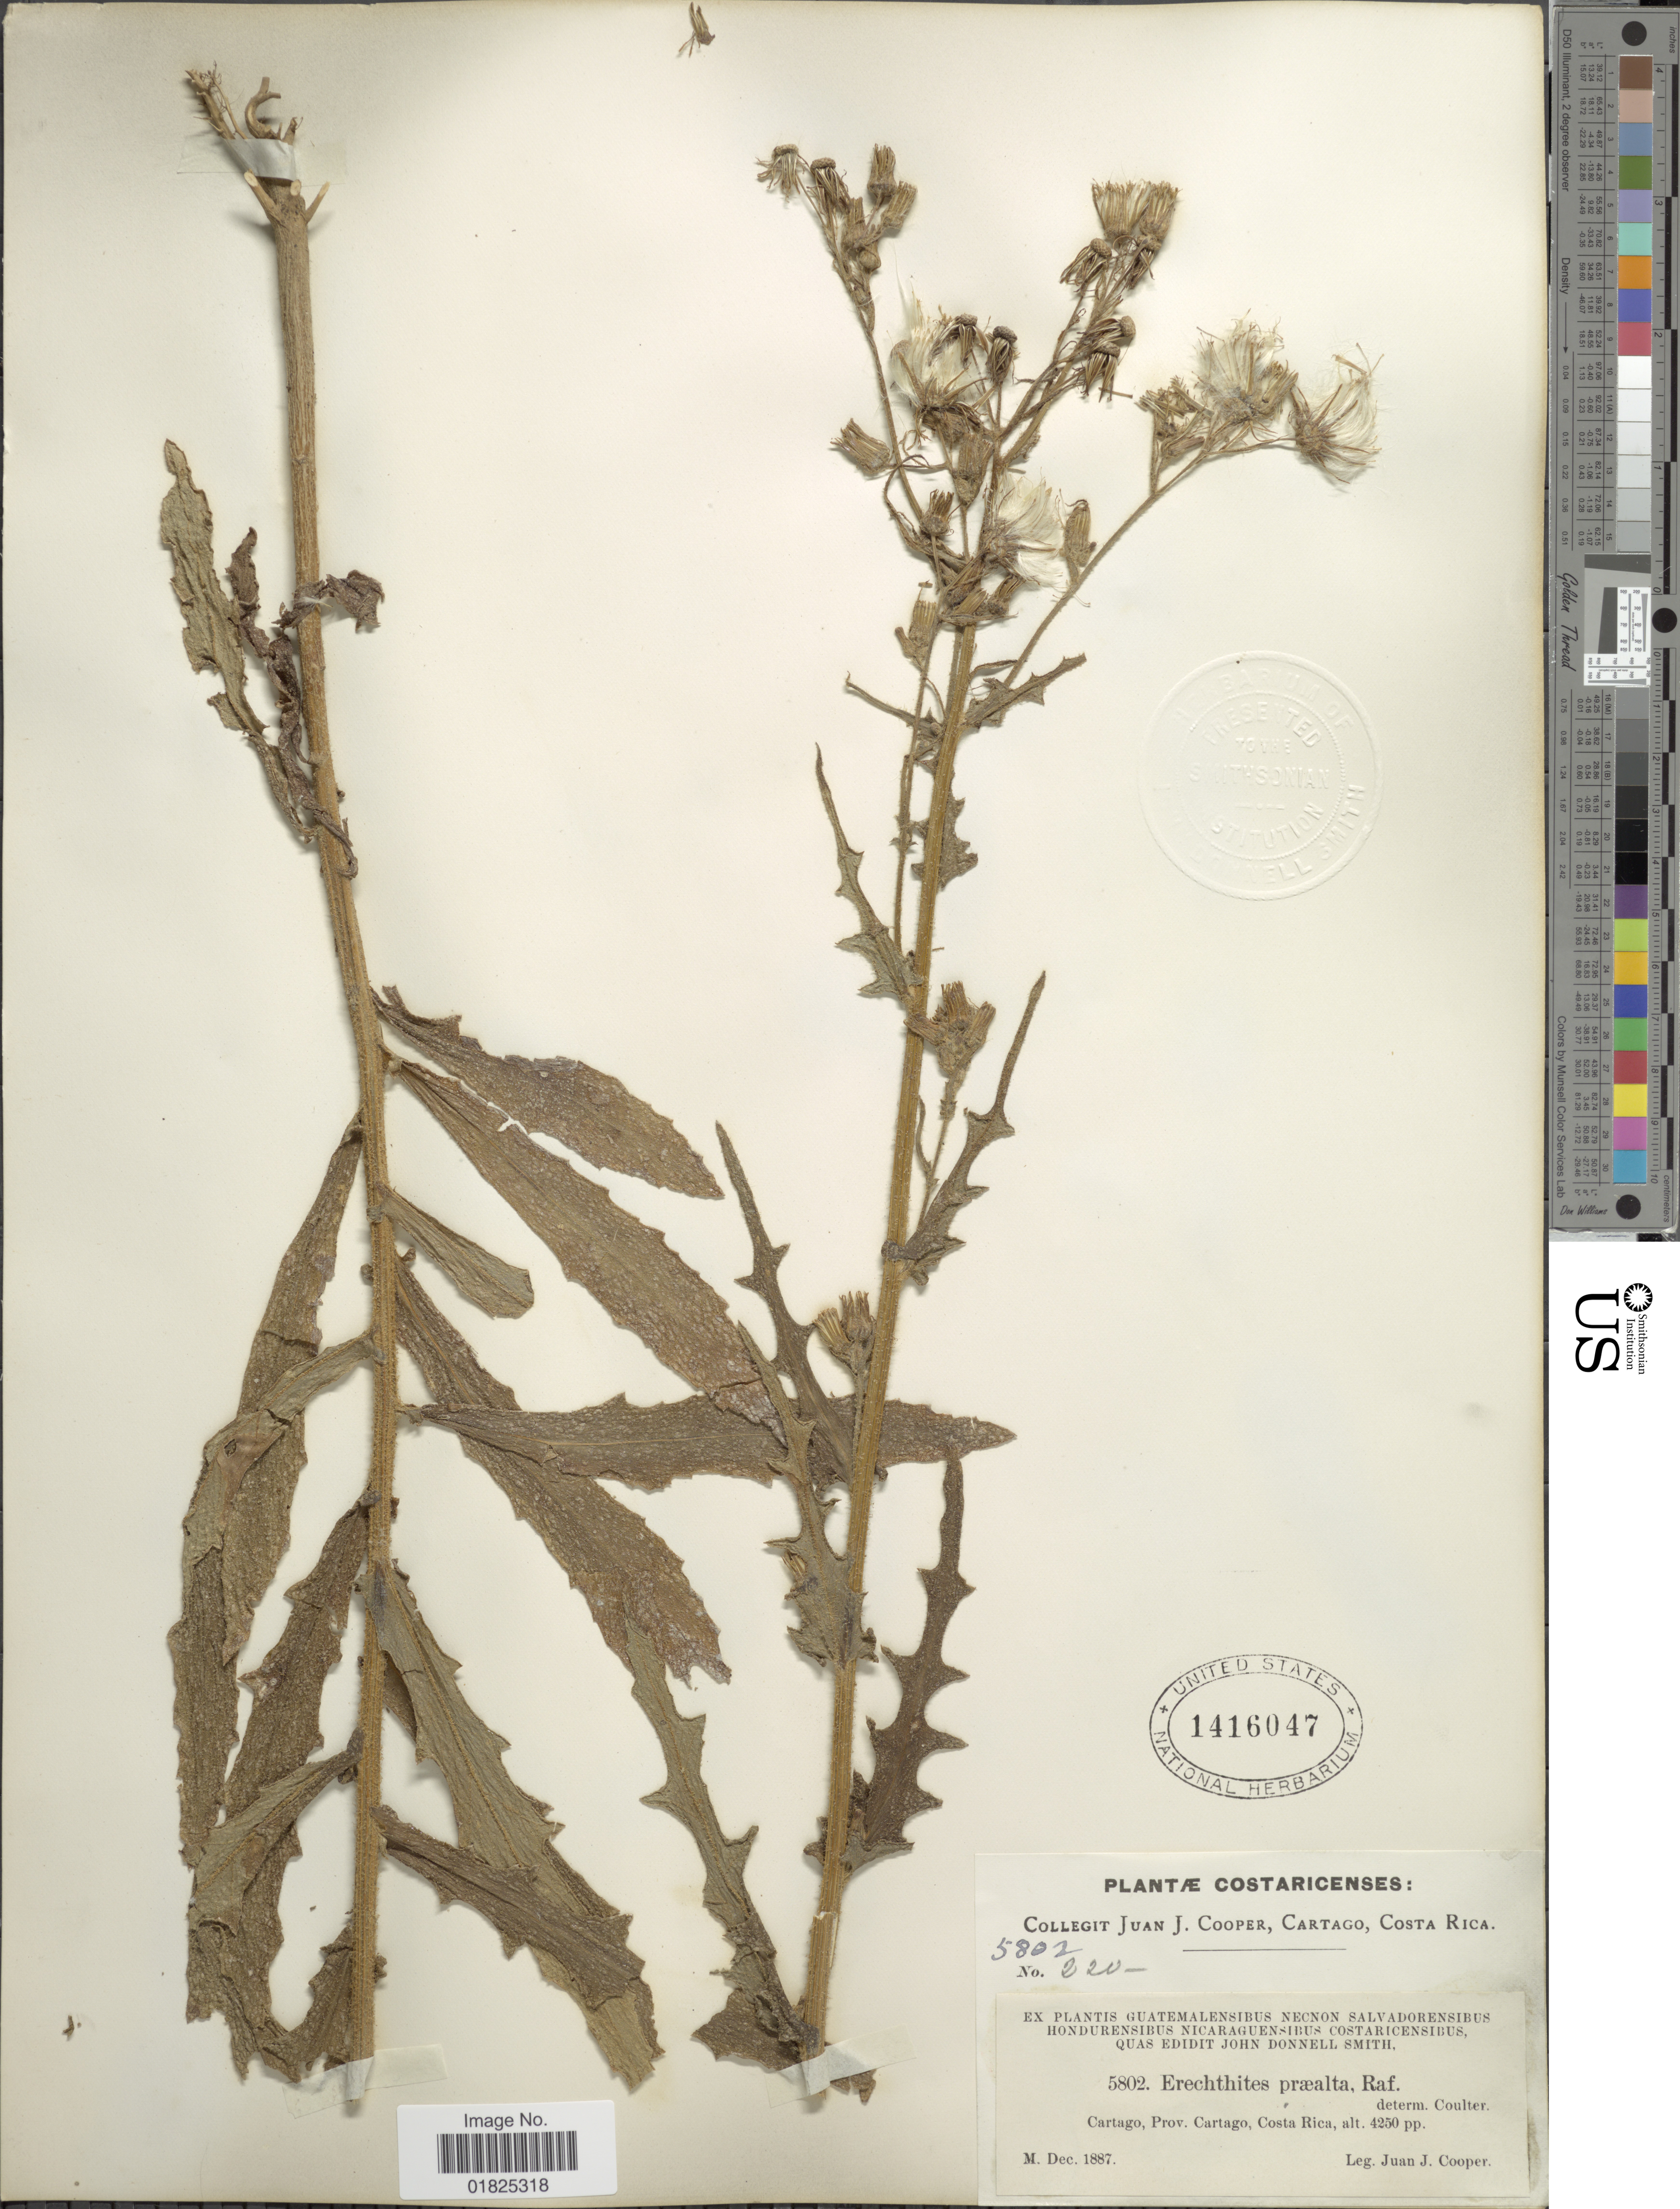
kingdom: Plantae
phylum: Tracheophyta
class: Magnoliopsida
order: Asterales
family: Asteraceae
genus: Erechtites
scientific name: Erechtites hieraciifolius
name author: (L.) Raf. ex DC.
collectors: J. J. Cooper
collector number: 5802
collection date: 1887-12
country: Costa Rica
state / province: Cartago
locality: Cartago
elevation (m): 1295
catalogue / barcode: US 1416047